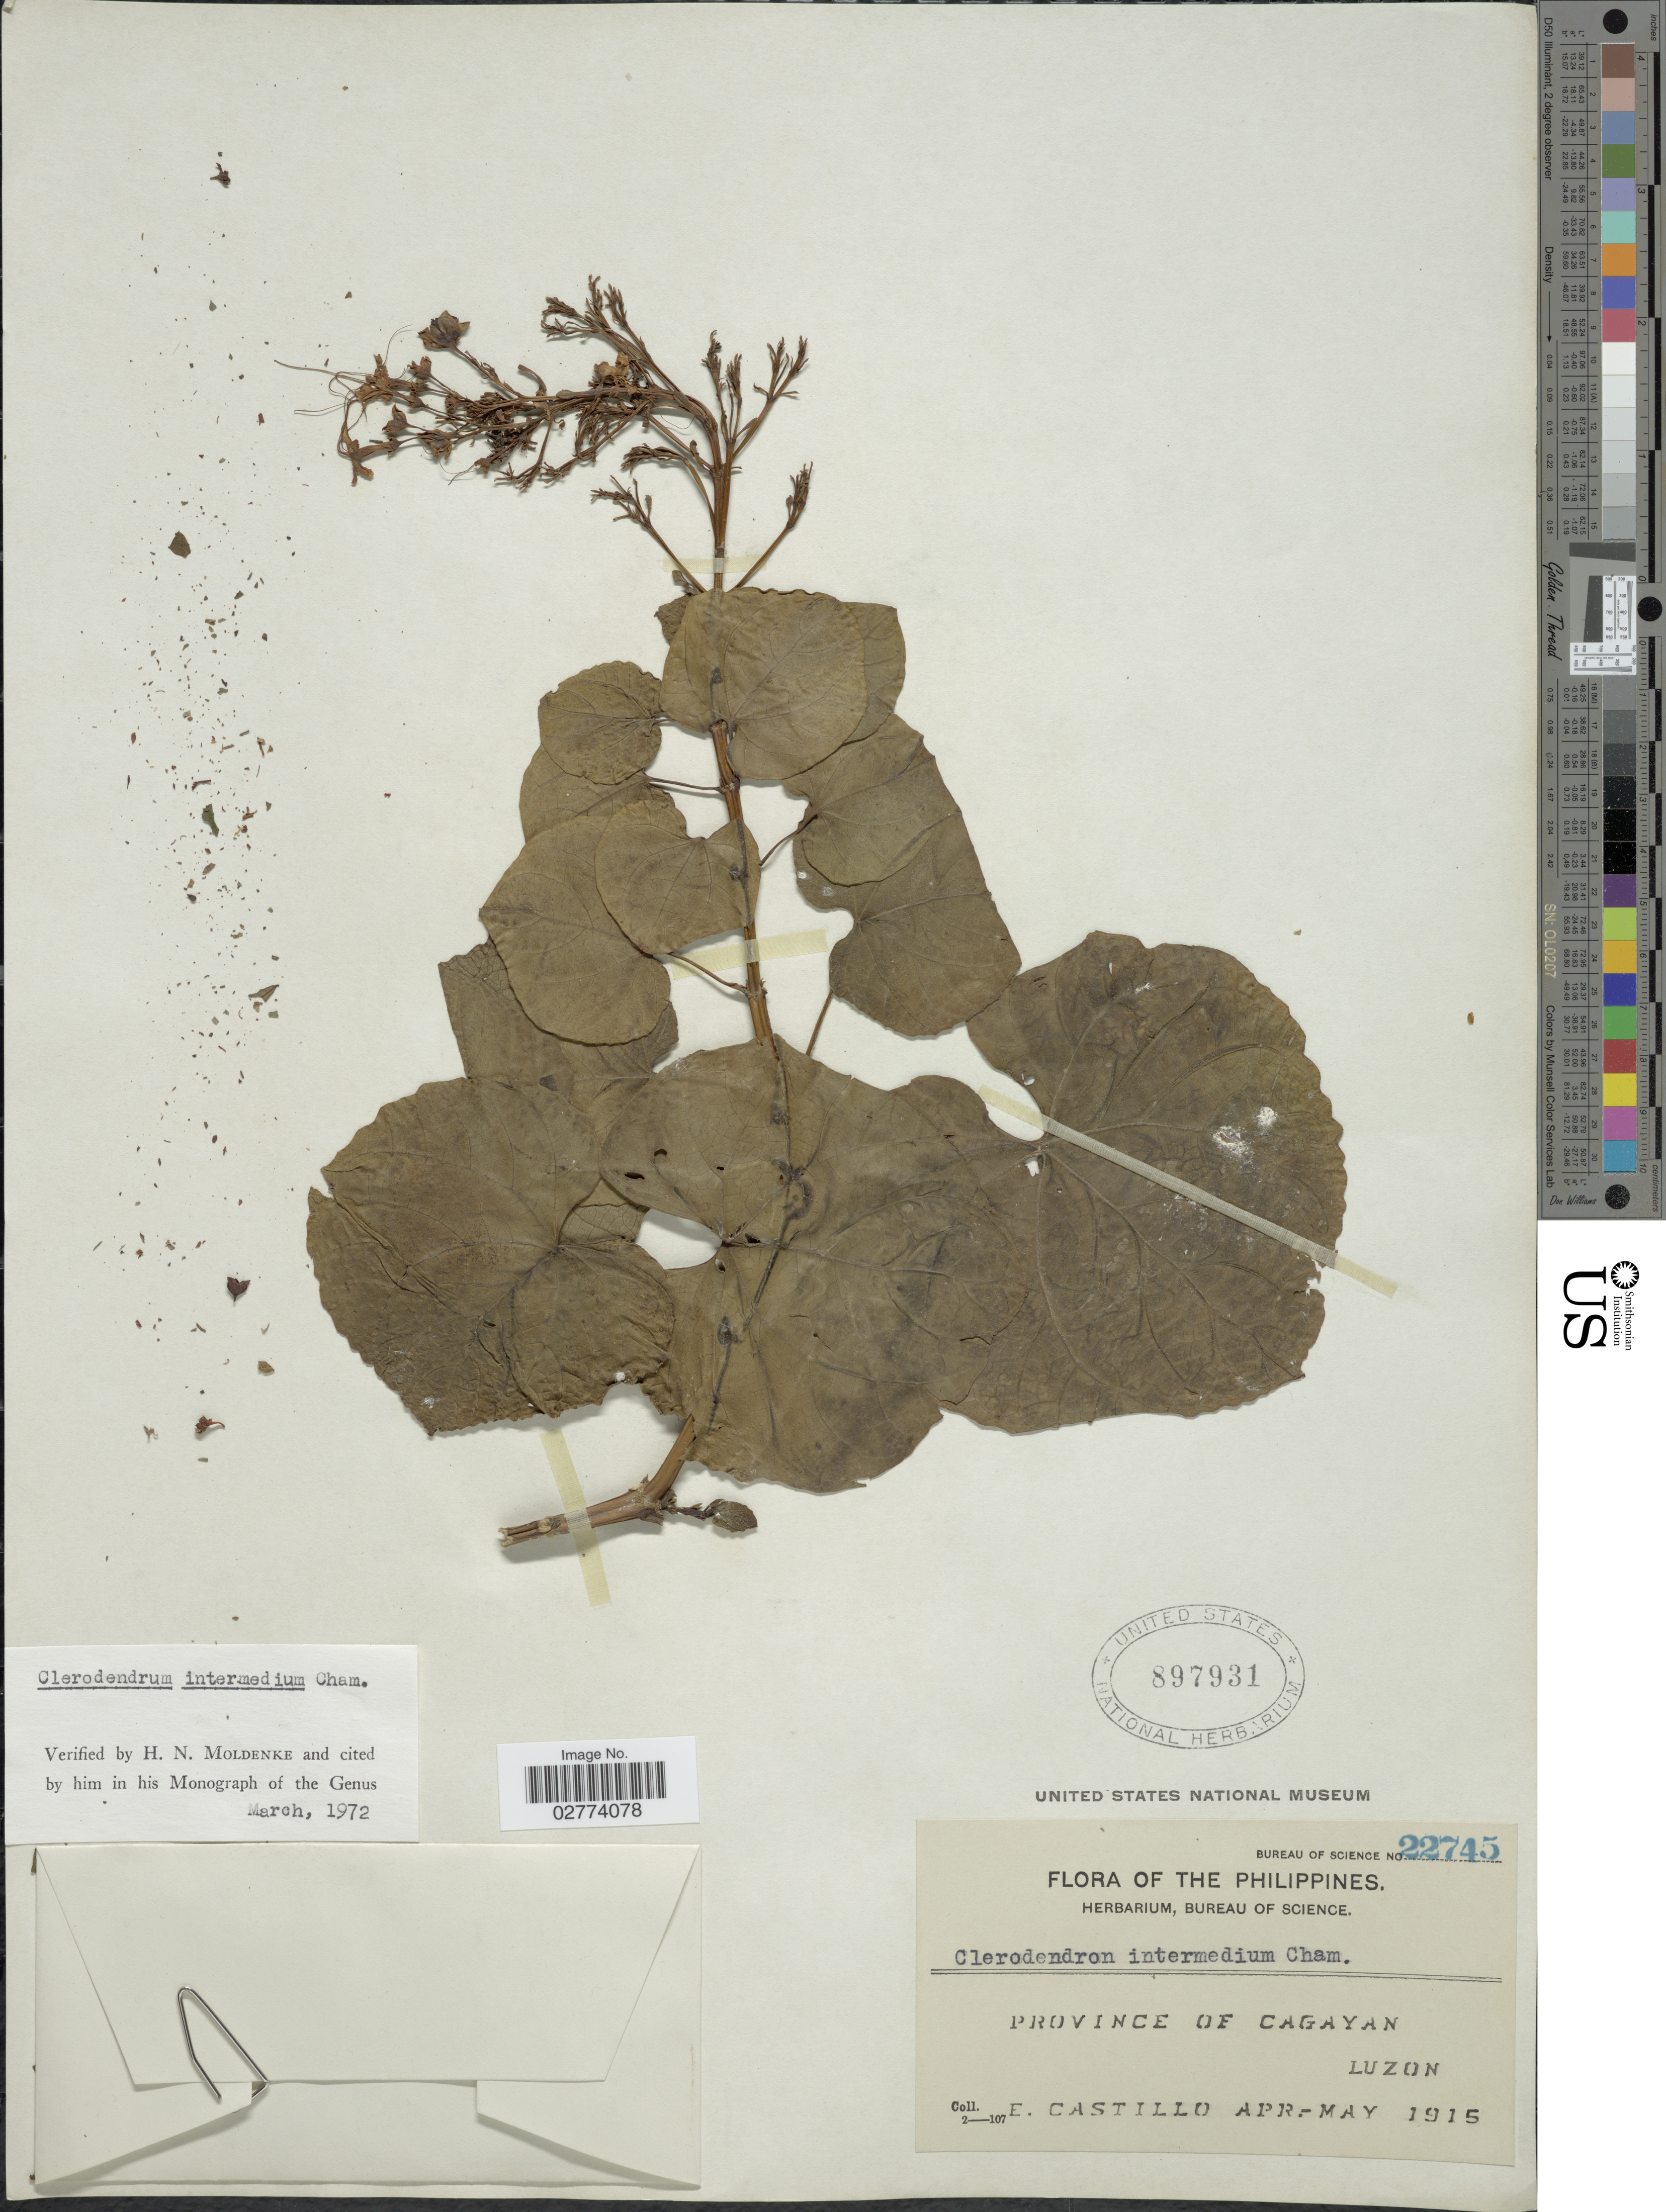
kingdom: Plantae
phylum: Tracheophyta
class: Magnoliopsida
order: Lamiales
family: Lamiaceae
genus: Clerodendrum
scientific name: Clerodendrum intermedium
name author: Cham.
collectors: E. Castillo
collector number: Bureau of Science 22745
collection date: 1915-04/1915-05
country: Philippines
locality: Province of Cagayan, Luzon.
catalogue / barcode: US 897931